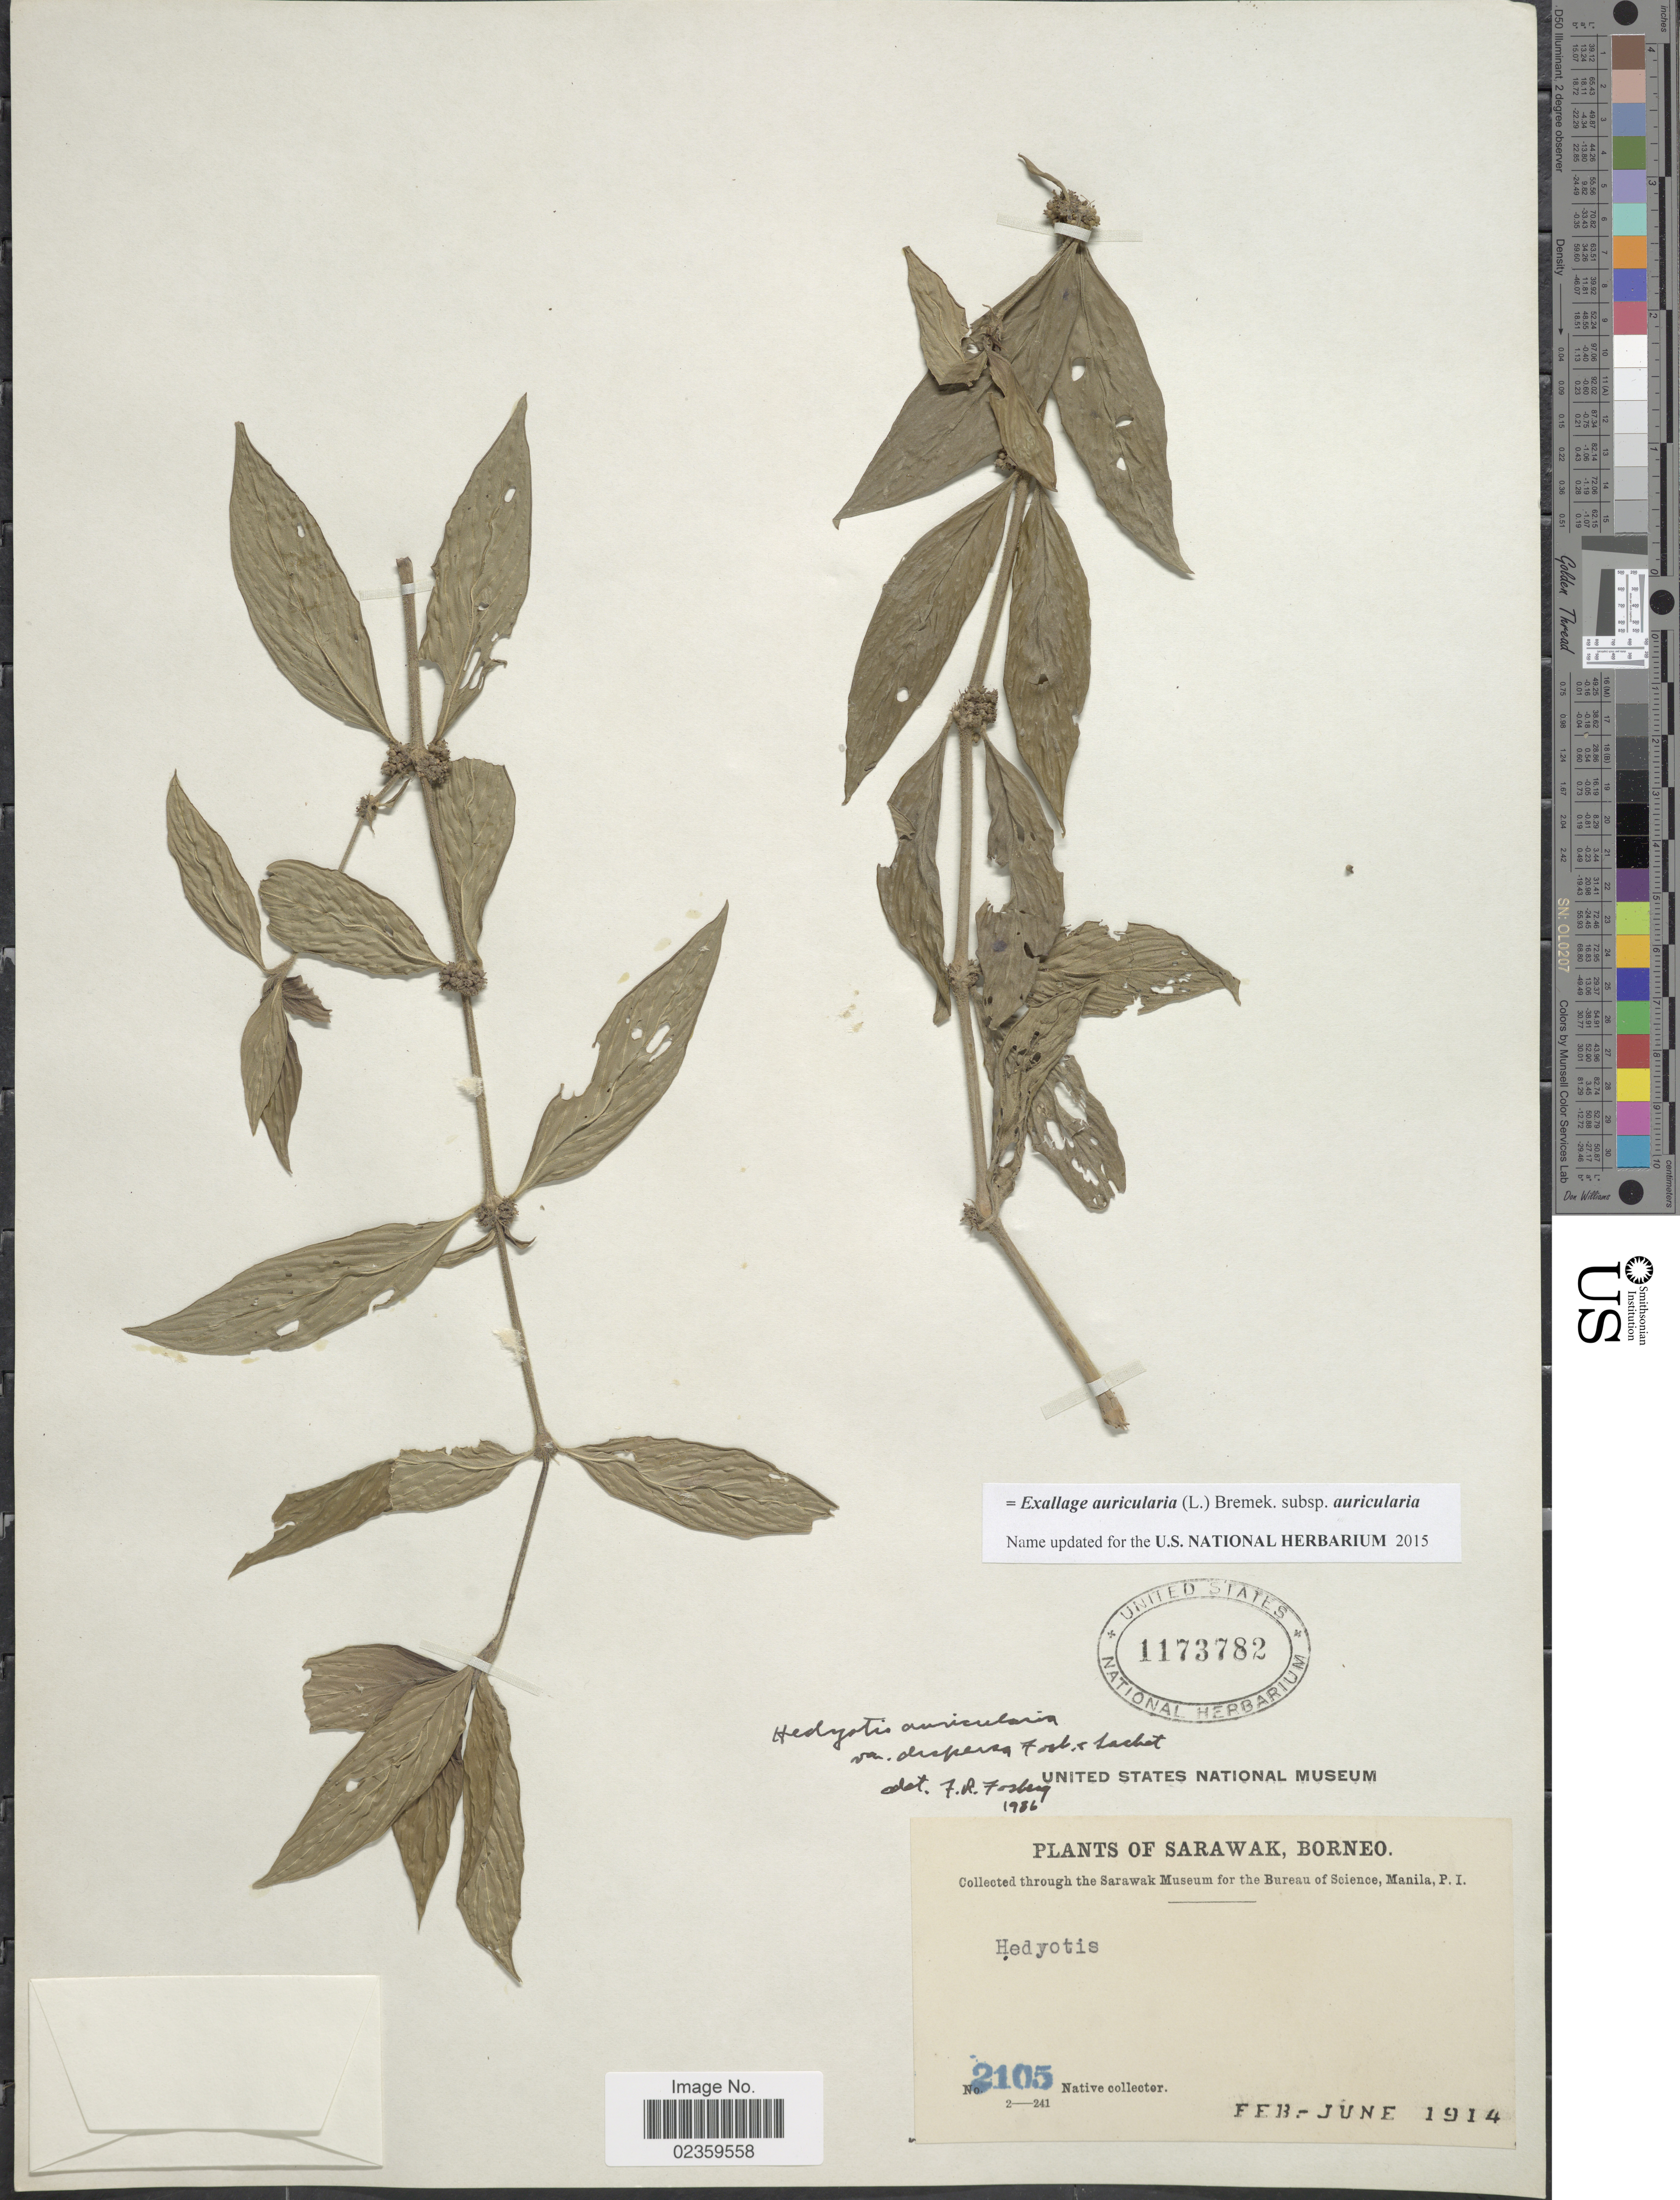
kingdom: Plantae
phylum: Tracheophyta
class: Magnoliopsida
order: Gentianales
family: Rubiaceae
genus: Exallage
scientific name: Exallage auricularia subsp. auricularia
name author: (L.) Bremek.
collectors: Native collector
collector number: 2105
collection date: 1914-02/1914-06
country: Malaysia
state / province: Sarawak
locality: Sarawak, Borneo.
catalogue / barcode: US 1173782